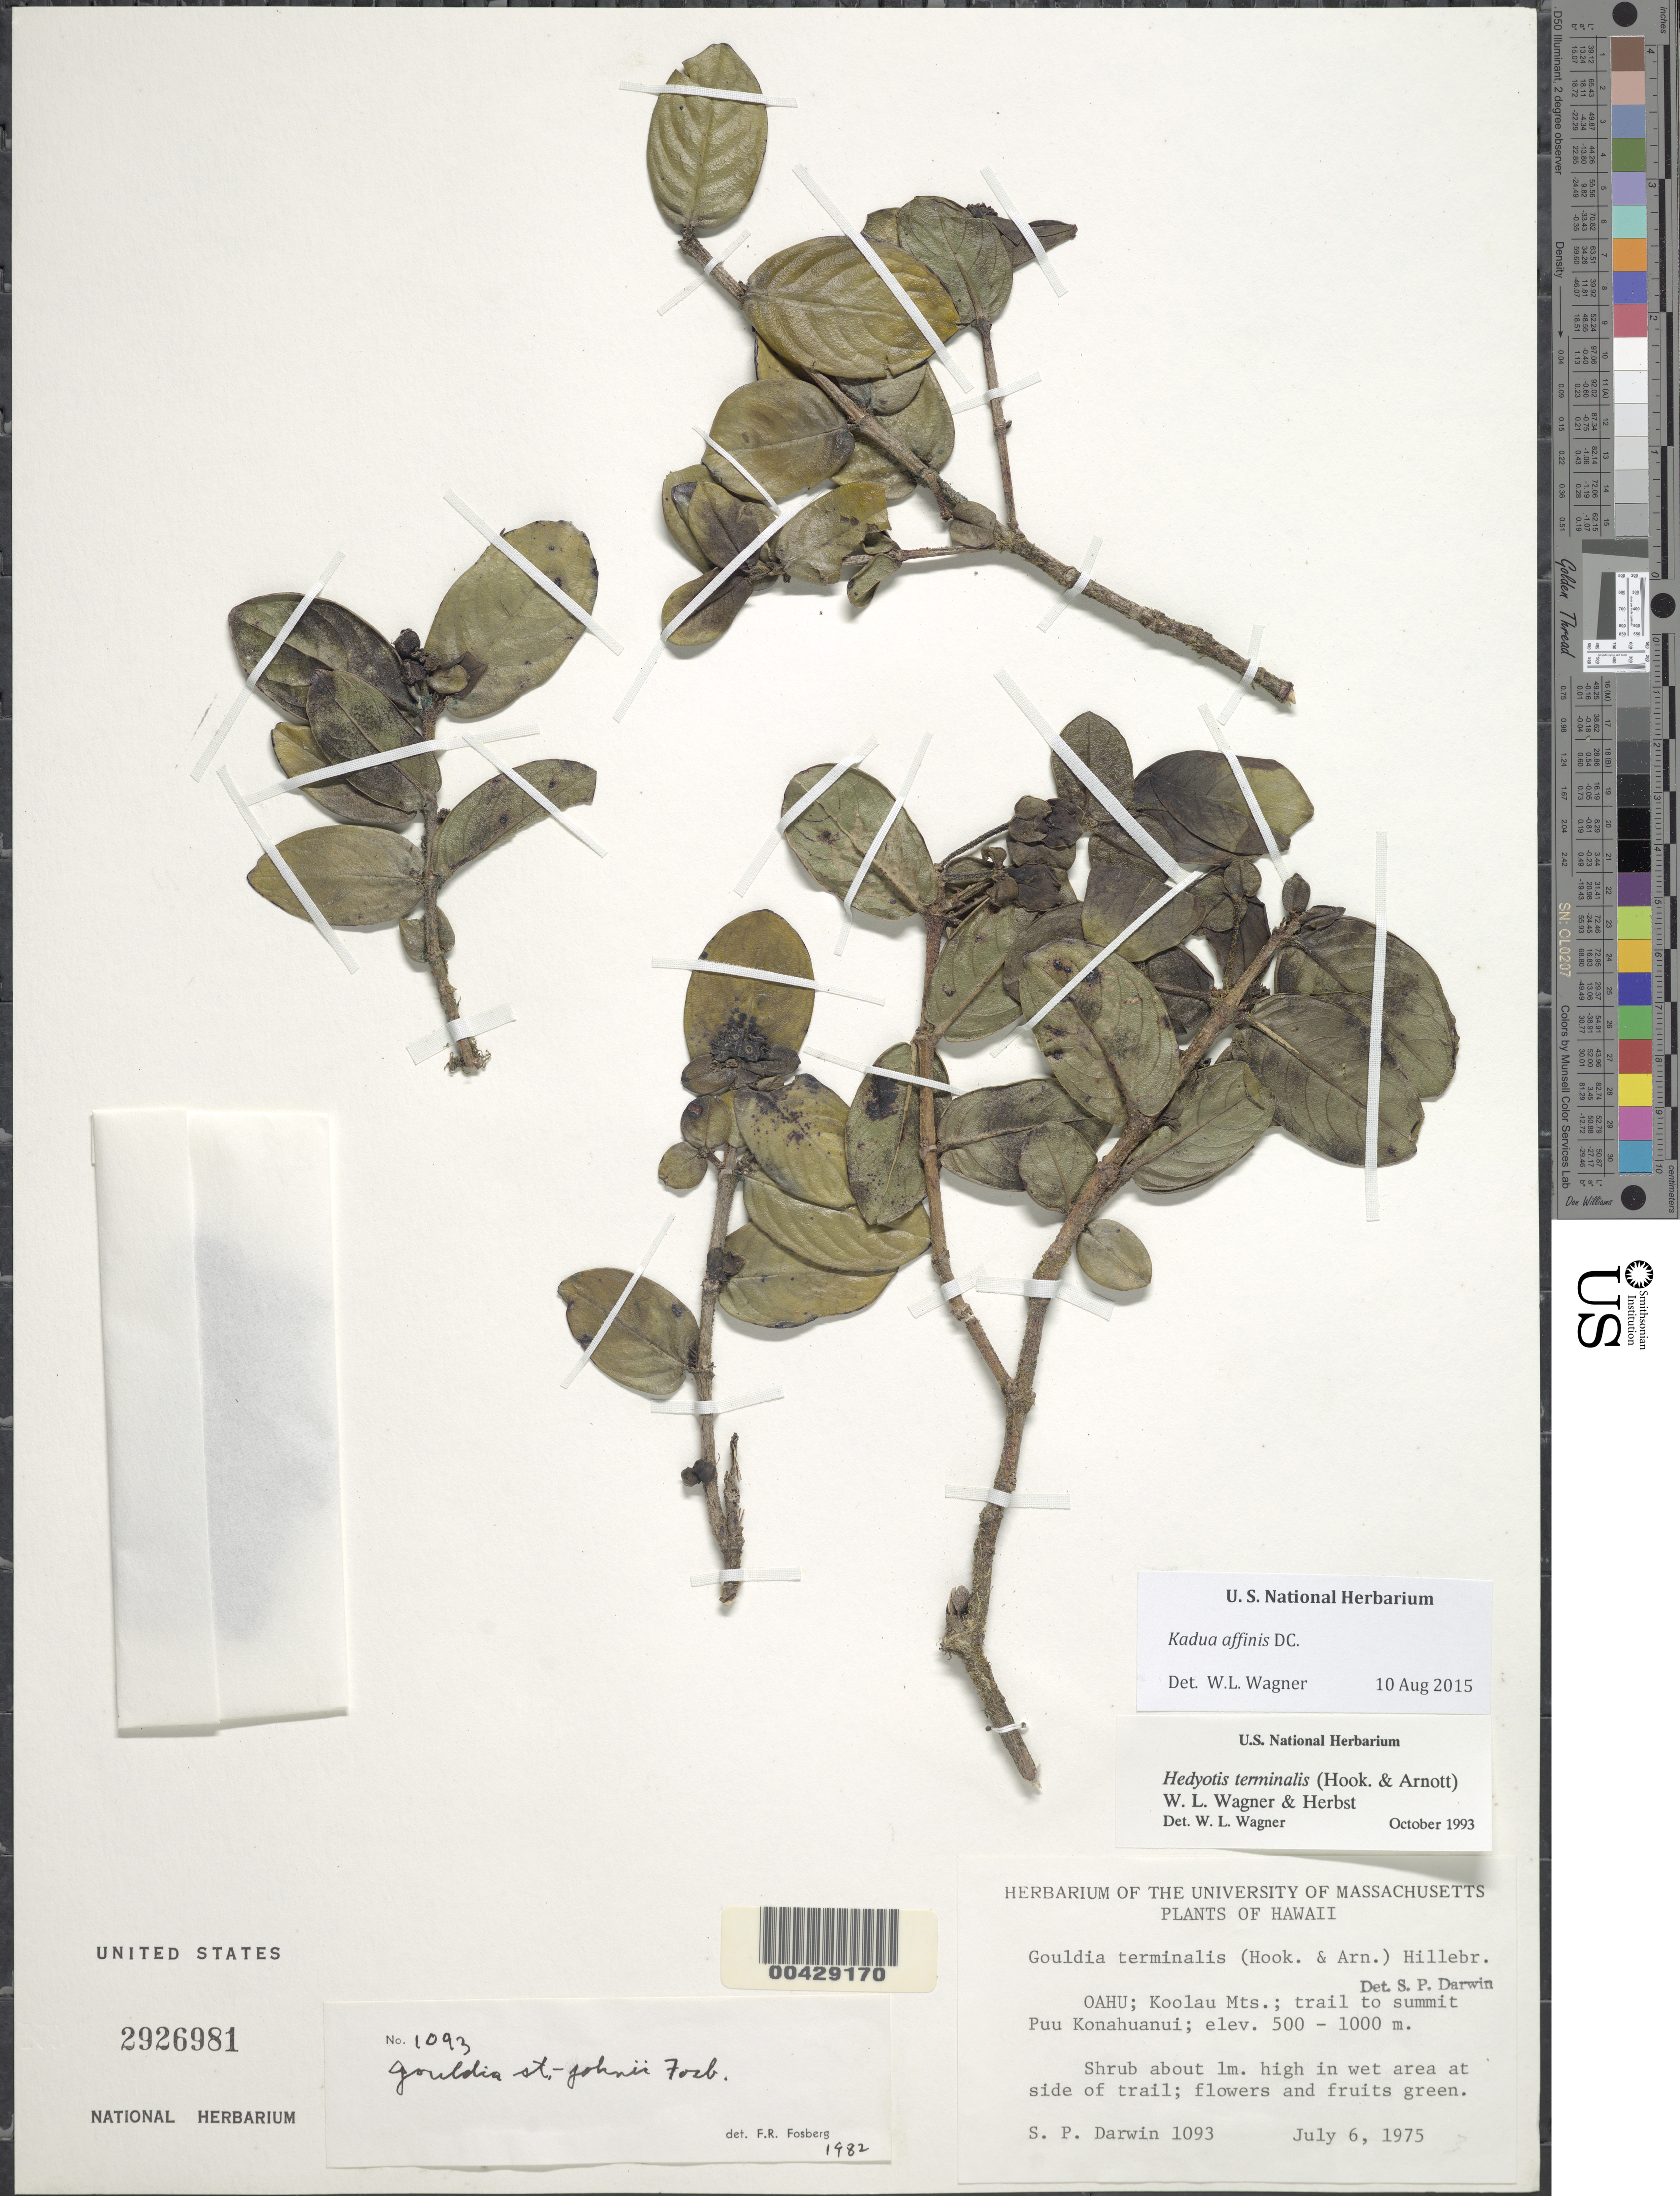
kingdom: Plantae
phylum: Tracheophyta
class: Magnoliopsida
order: Gentianales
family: Rubiaceae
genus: Kadua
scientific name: Kadua affinis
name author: DC.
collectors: S. P. Darwin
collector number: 1093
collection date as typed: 6 Jul 1975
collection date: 1975-07-06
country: United States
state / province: Hawaii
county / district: Honolulu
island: Oahu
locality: Koolau Mountains, trail to summit Puu Konahuanui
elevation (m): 500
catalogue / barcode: US 2926981